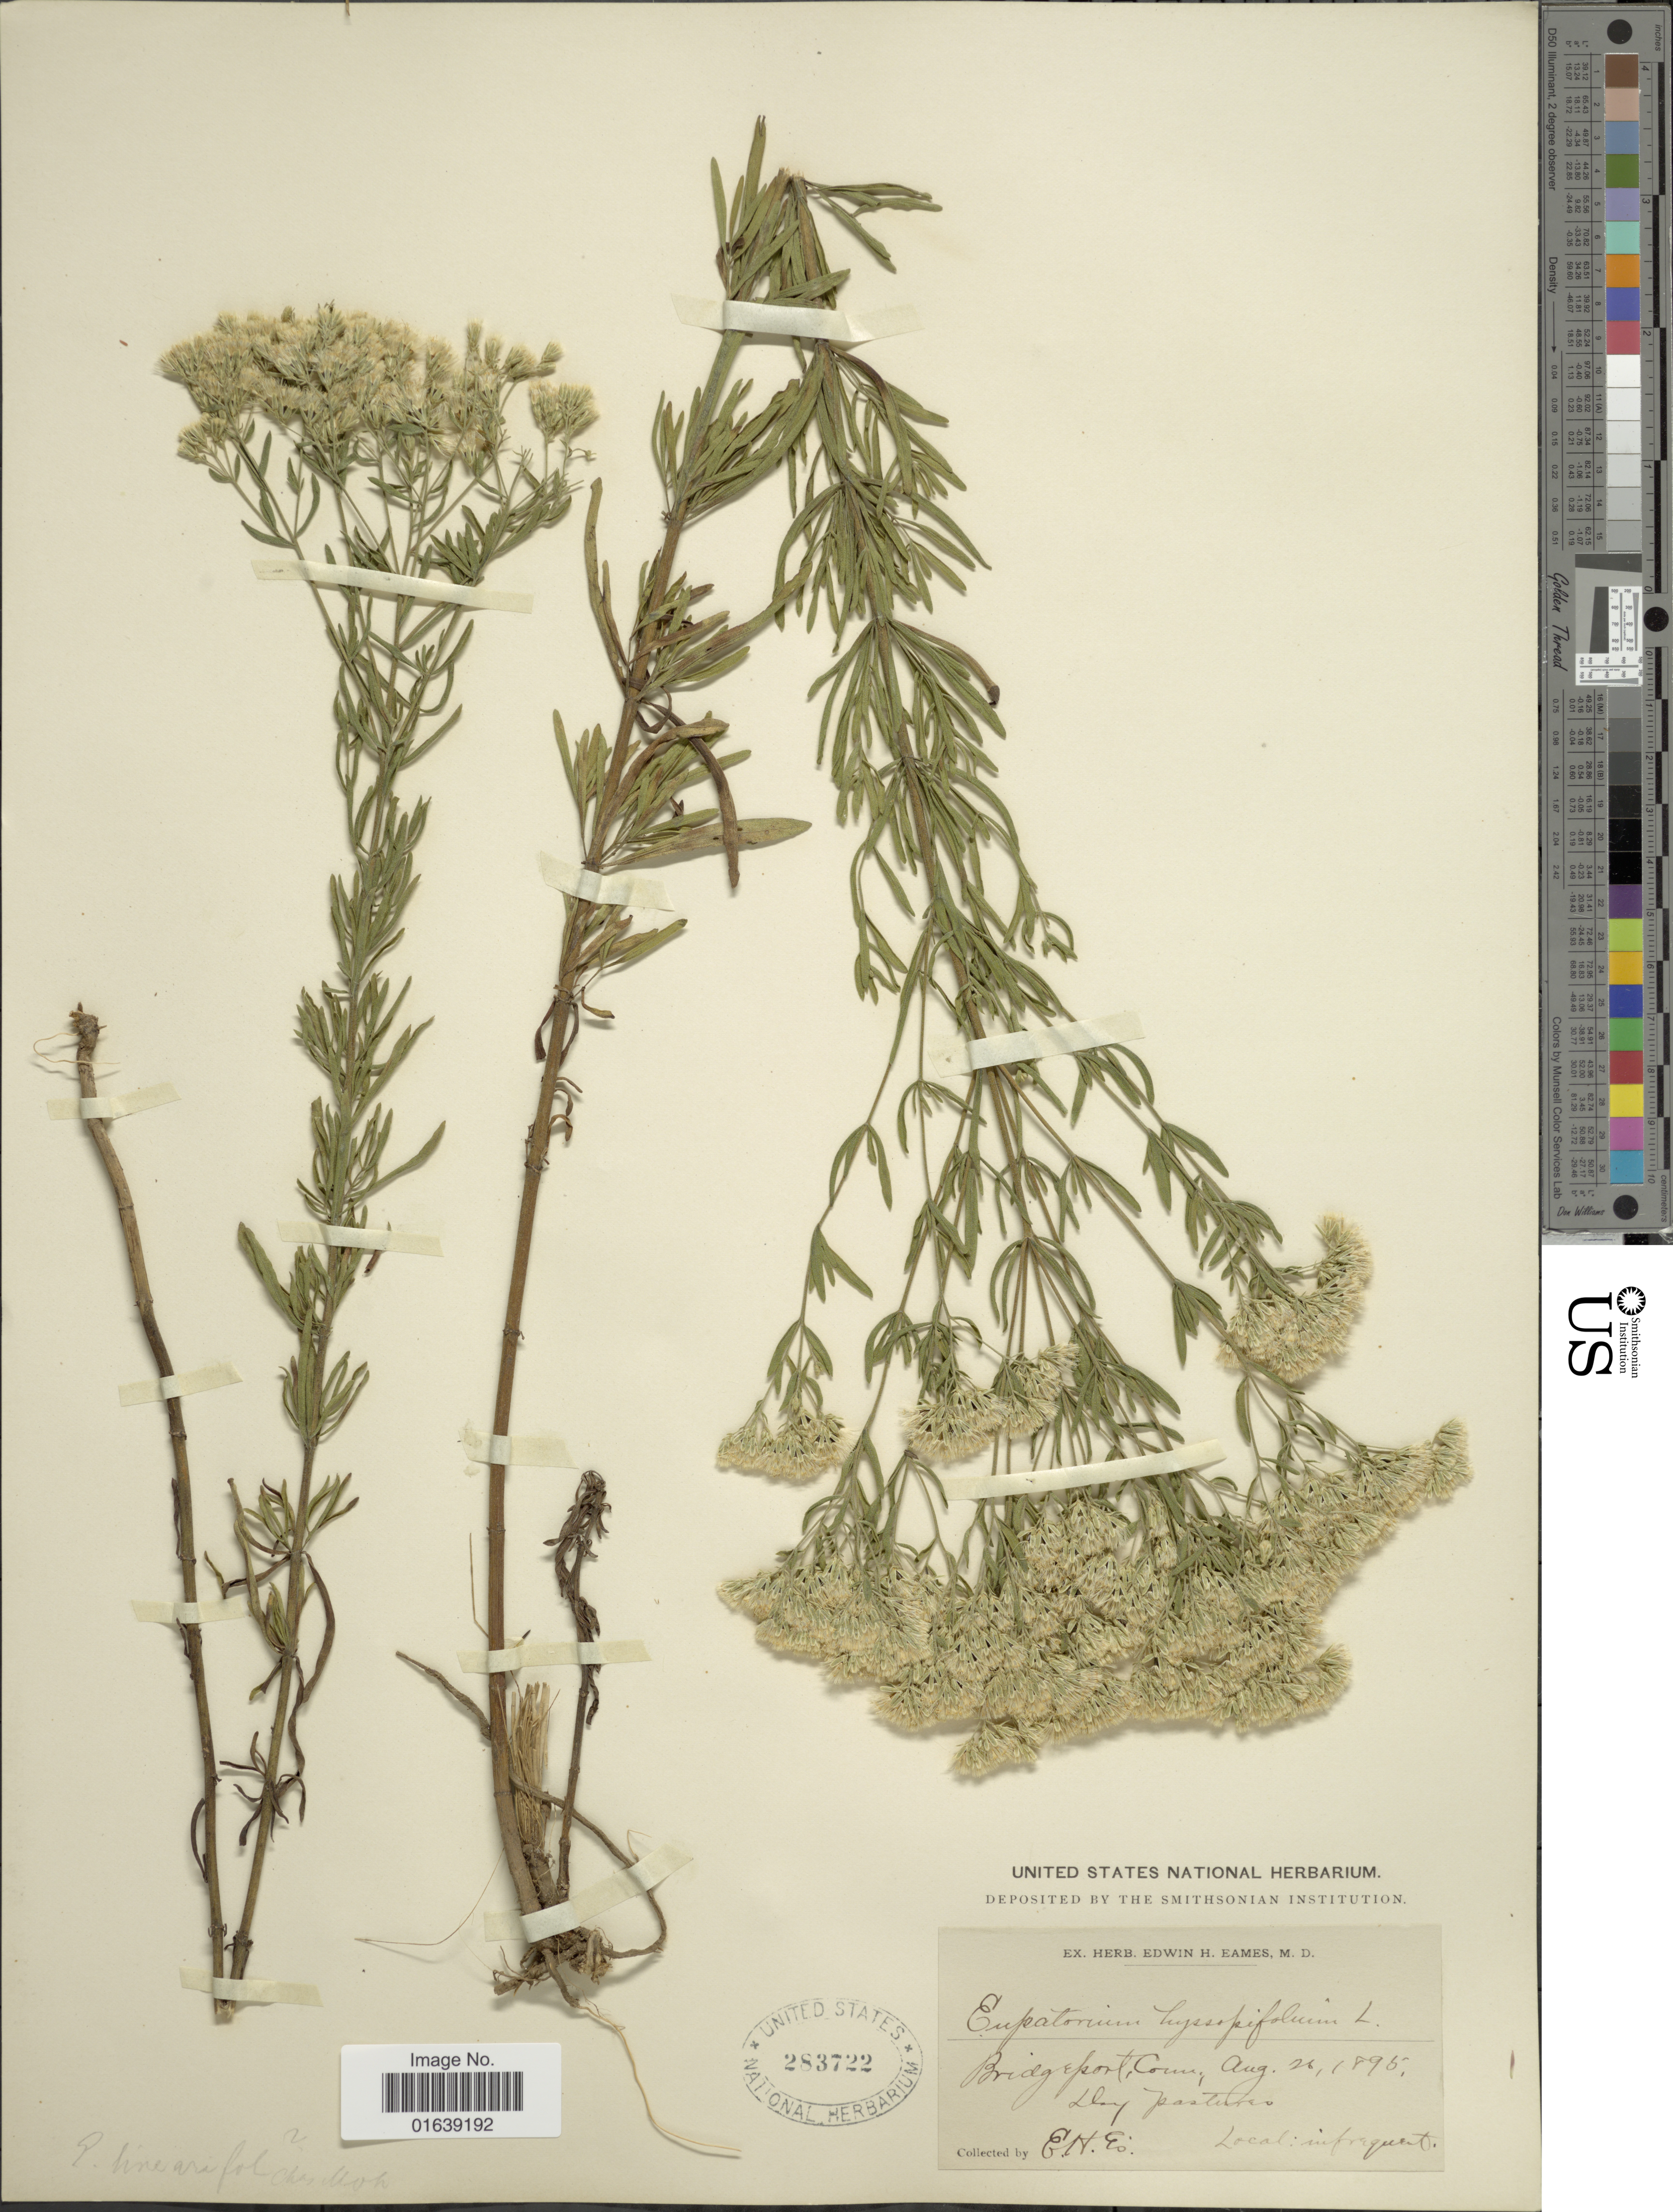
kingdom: Plantae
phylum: Tracheophyta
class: Magnoliopsida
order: Asterales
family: Asteraceae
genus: Eupatorium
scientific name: Eupatorium hyssopifolium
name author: L.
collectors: E. H. Eames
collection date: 1895-08-26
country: United States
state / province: Connecticut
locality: Bridgeport, Day pastures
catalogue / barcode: US 283722